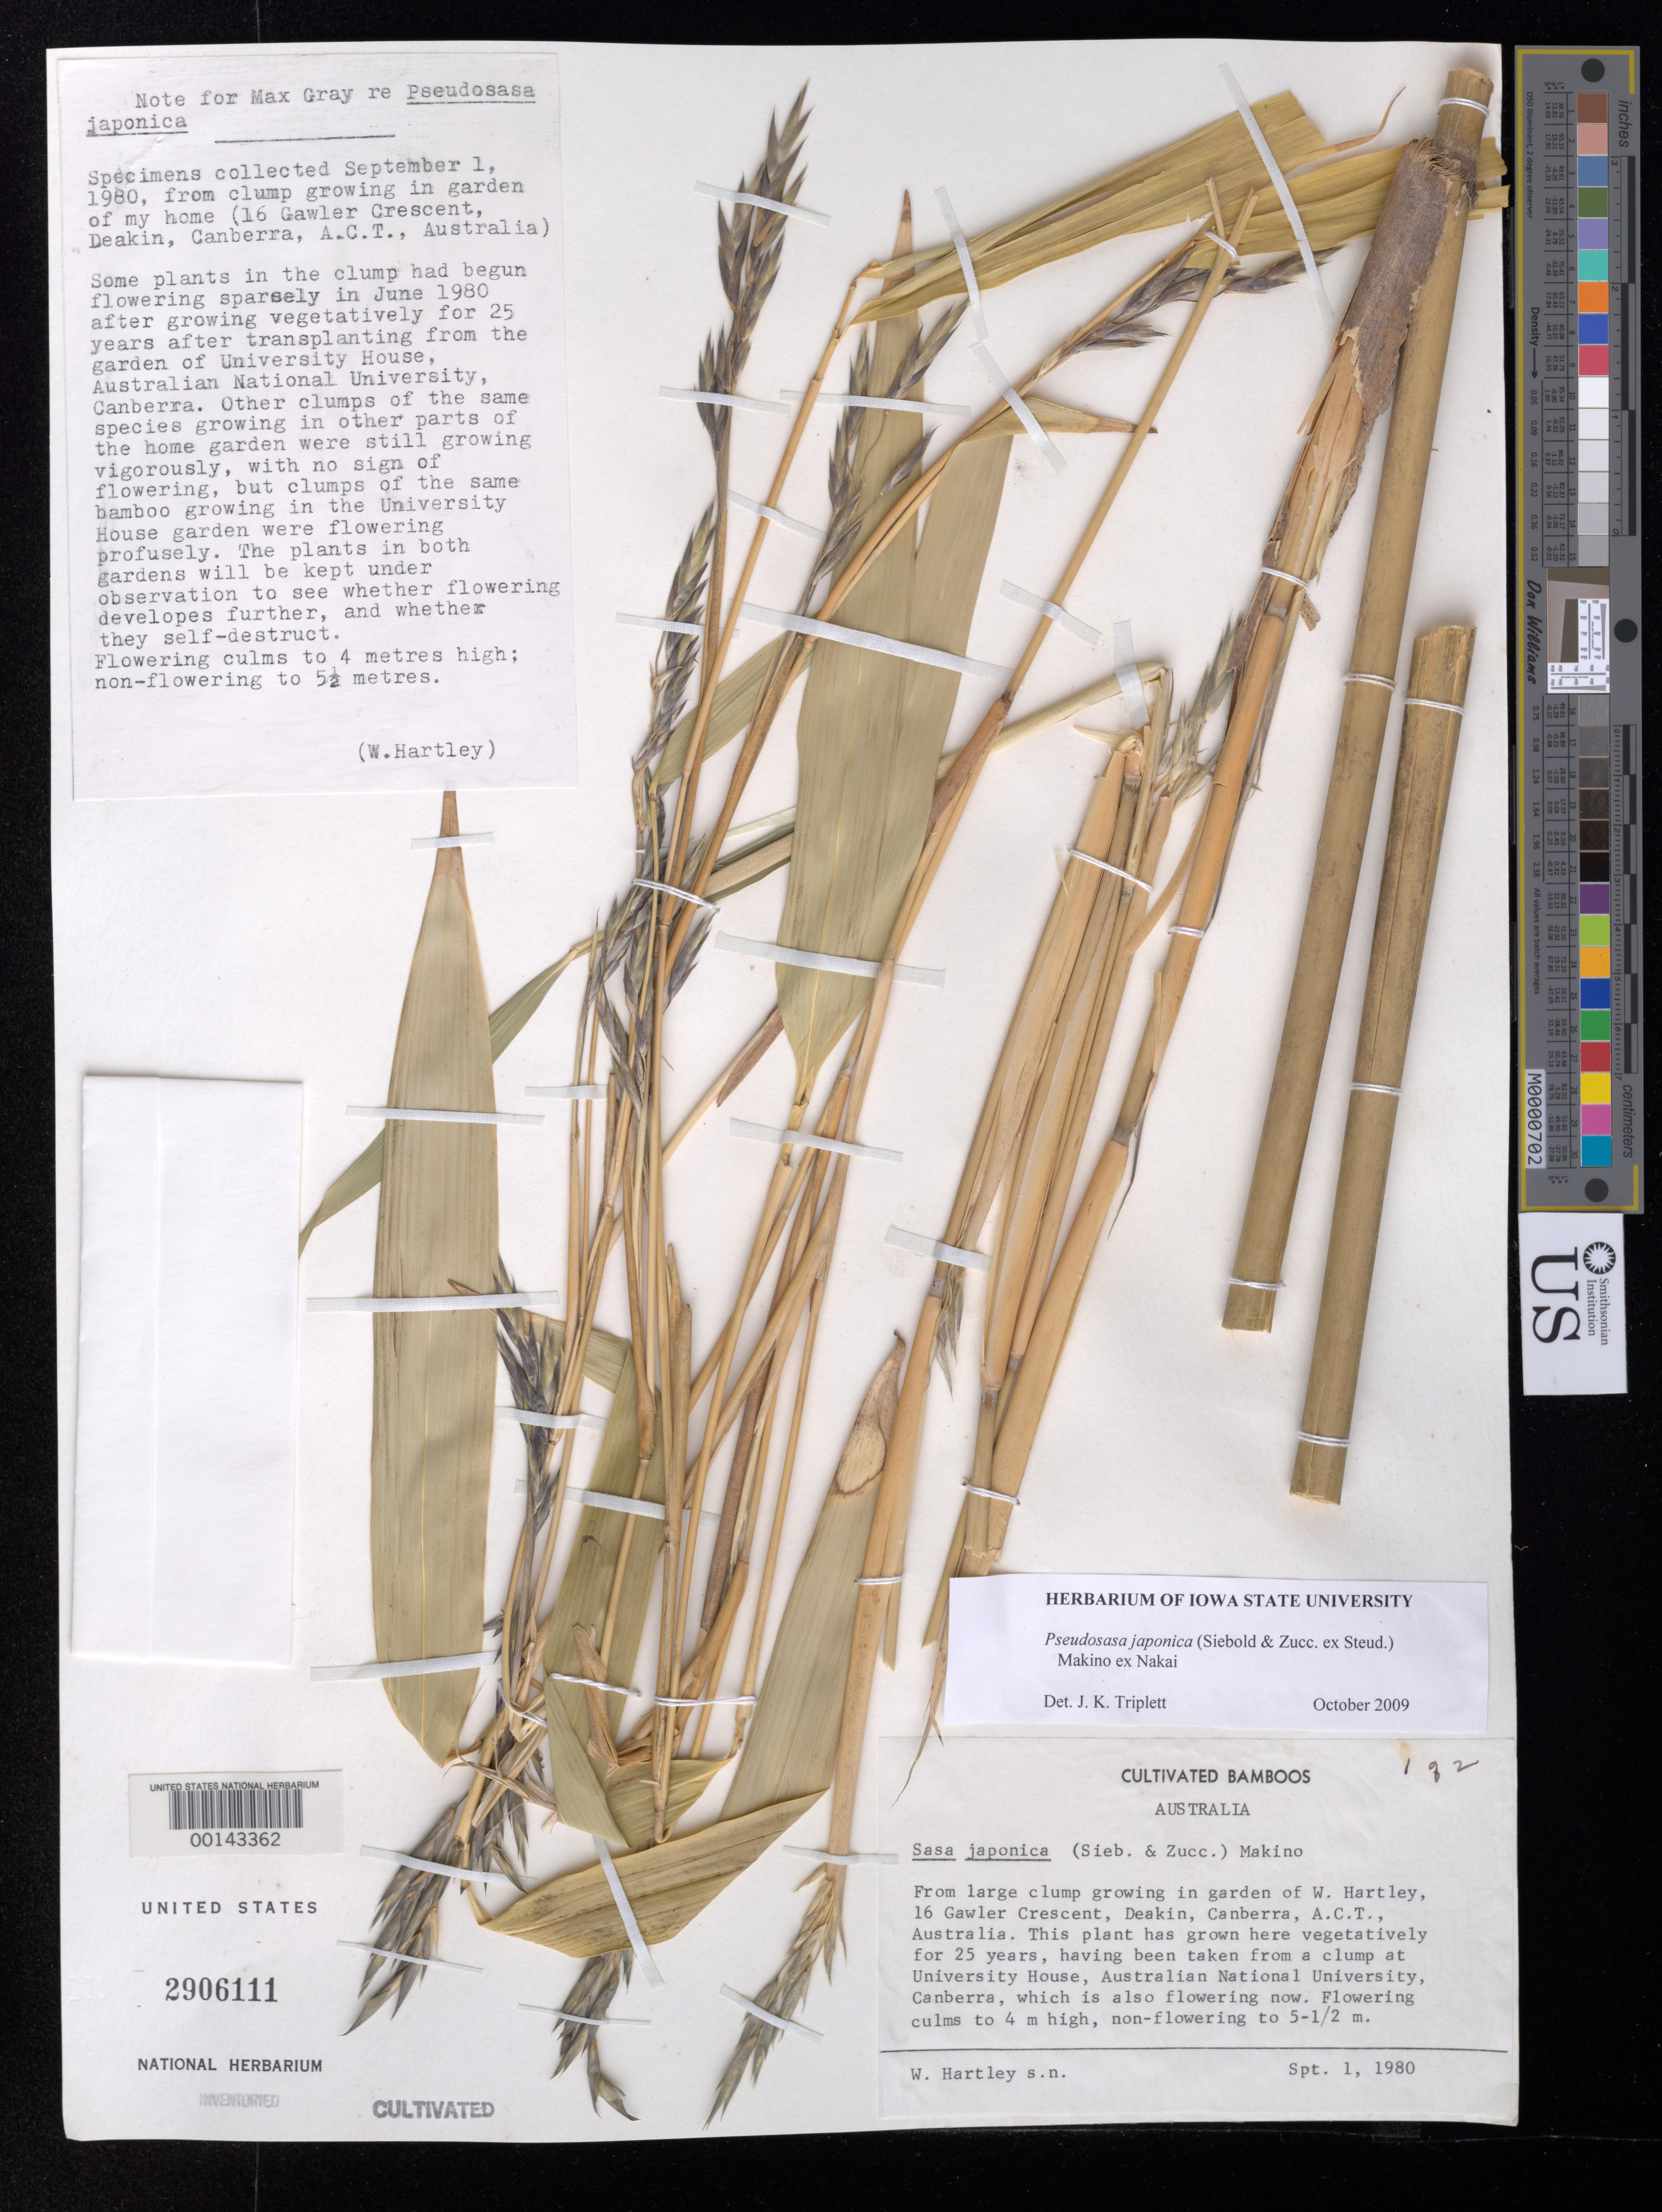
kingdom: Plantae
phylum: Tracheophyta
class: Liliopsida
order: Poales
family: Poaceae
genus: Pseudosasa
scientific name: Pseudosasa japonica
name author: (Siebold & Zucc. ex Steud.) Makino ex Nakai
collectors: W. Hartley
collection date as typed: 01 Sep 1980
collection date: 1980-09-01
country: Australia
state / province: Australian Capital Territory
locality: Canberra, deakin, gawler crescent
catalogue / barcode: US 2906111